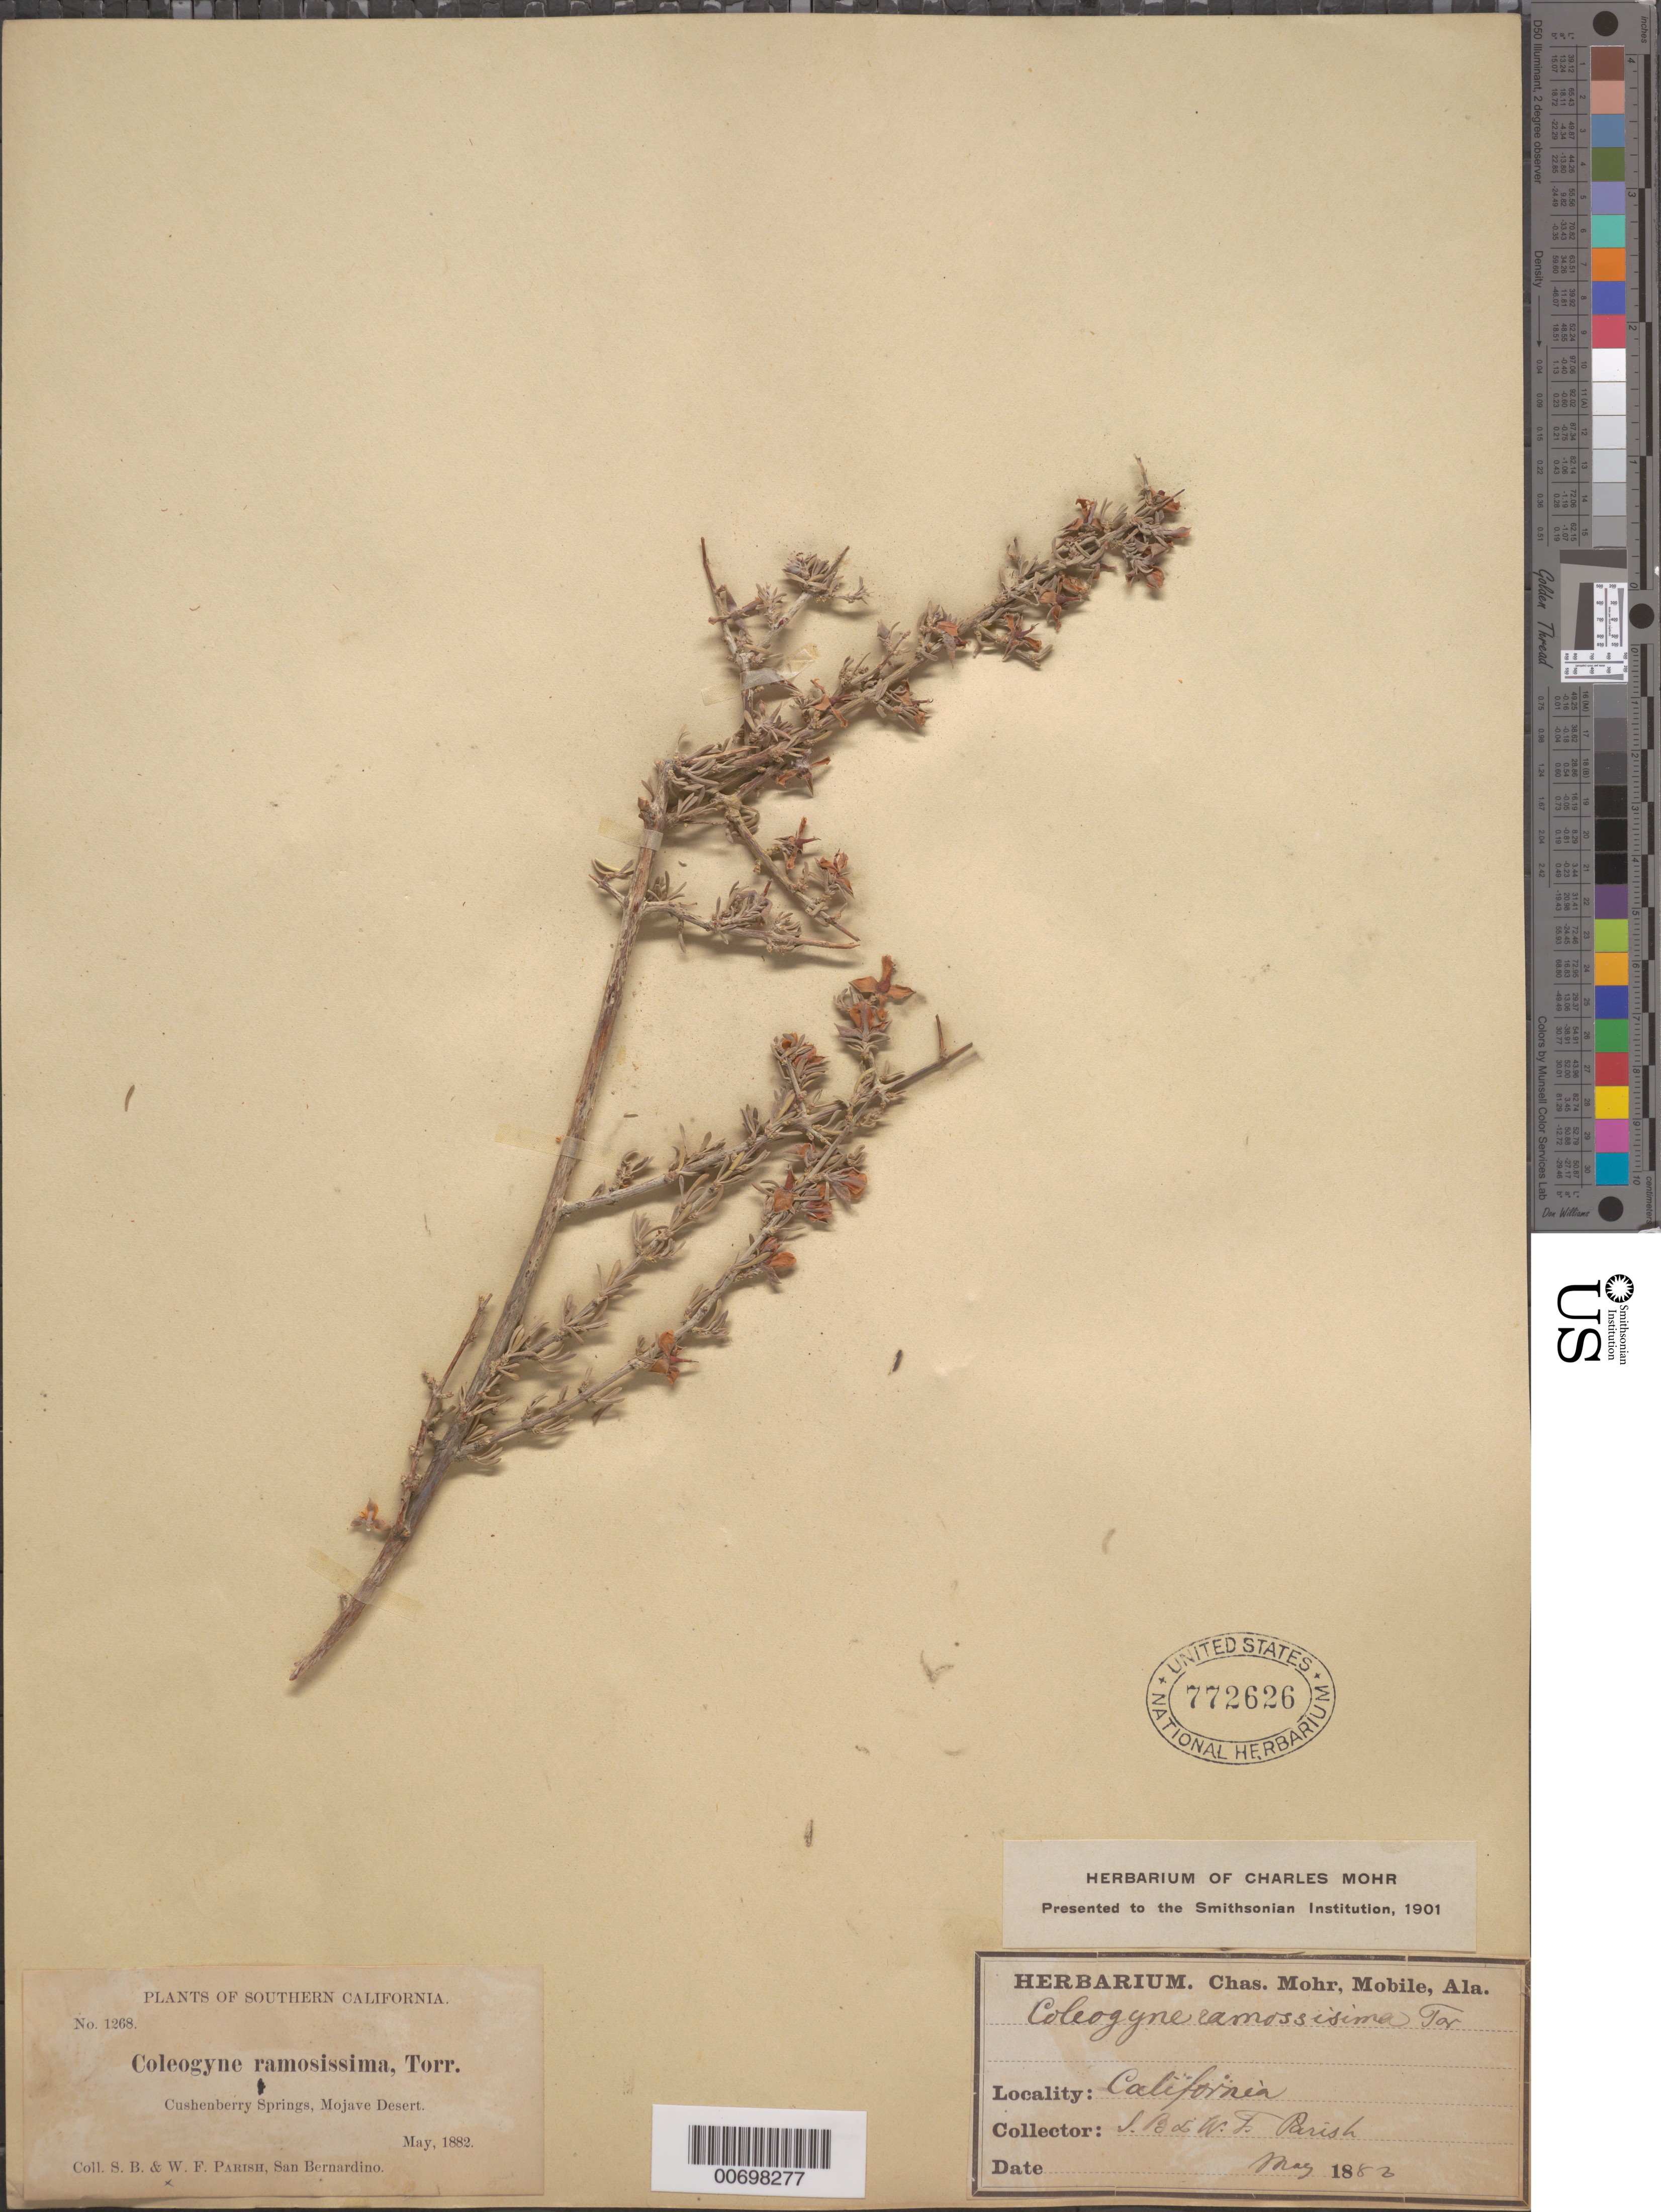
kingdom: Plantae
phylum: Tracheophyta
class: Magnoliopsida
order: Rosales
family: Rosaceae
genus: Coleogyne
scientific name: Coleogyne ramosissima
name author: Torr.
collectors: S. B. Parish & W. F. Parish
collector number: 1268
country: United States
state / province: California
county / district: San Bernardino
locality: Cushenberry Springs, Mojave Desert.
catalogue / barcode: US 772626